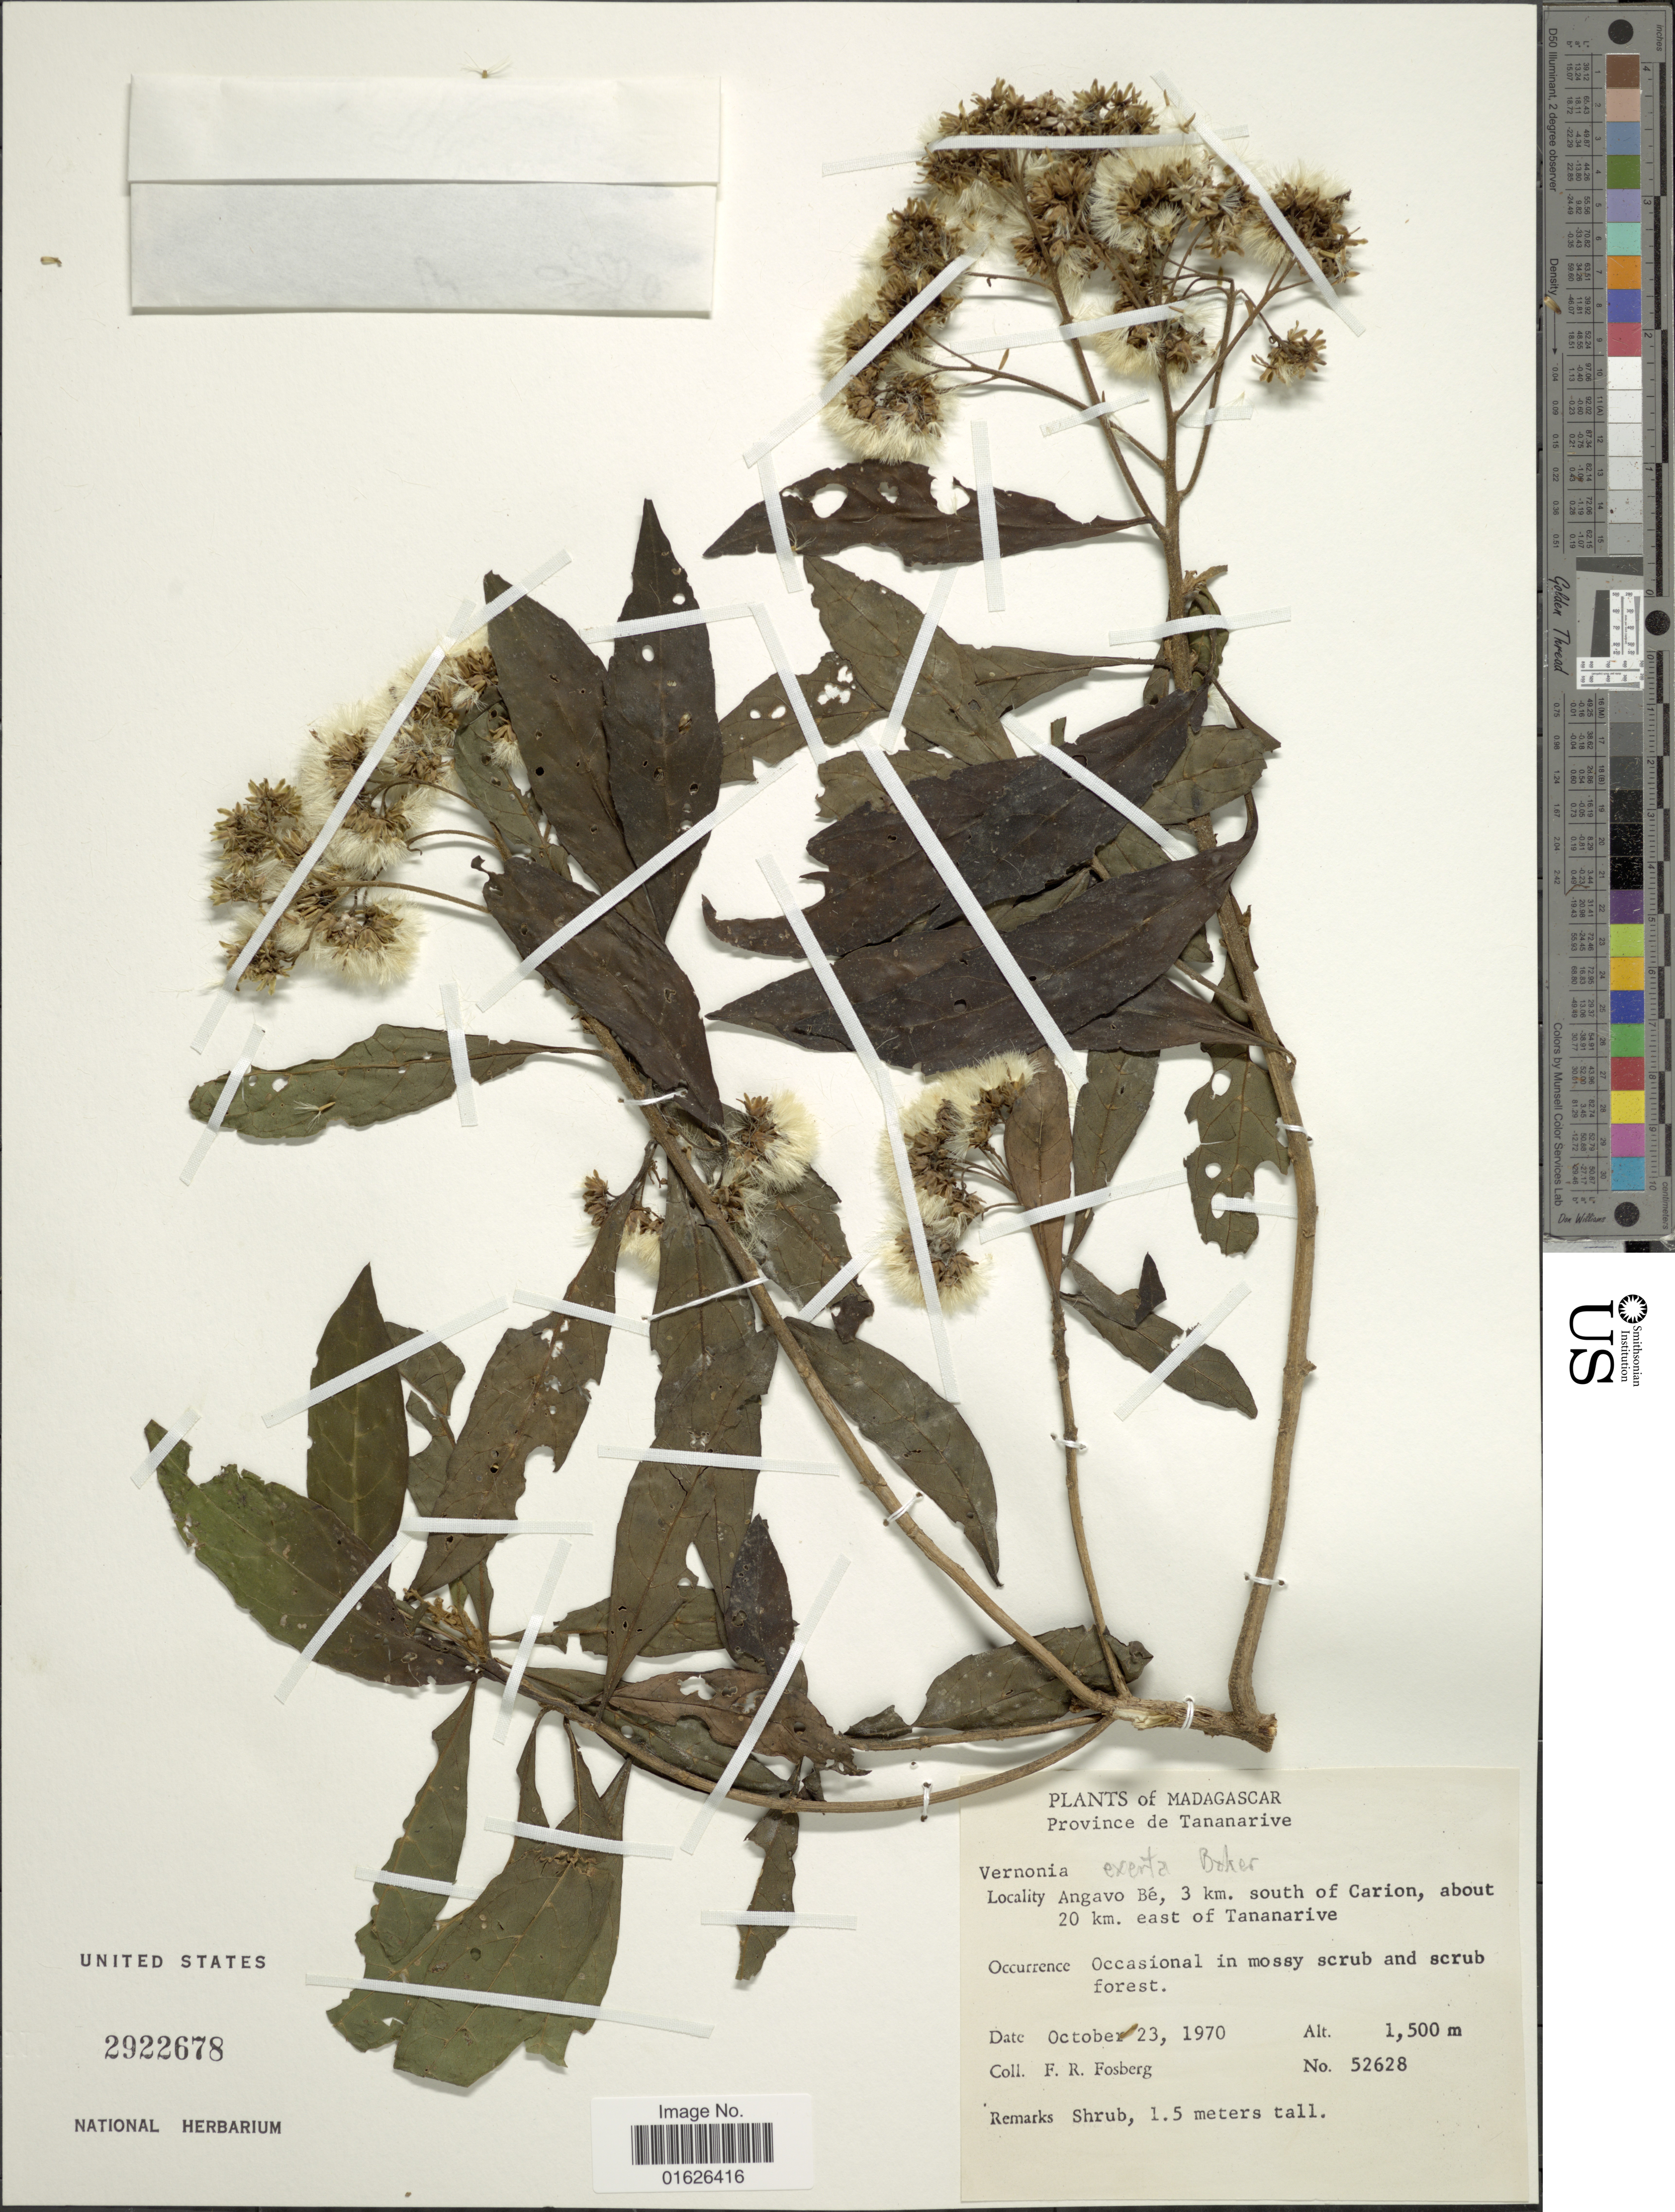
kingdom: Plantae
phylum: Tracheophyta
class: Magnoliopsida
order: Asterales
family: Asteraceae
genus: Gymnanthemum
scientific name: Gymnanthemum exsertum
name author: (Baker) H. Rob.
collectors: F. R. Fosberg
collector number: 52628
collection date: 1970-10-23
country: Madagascar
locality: Province de Tananarive, Angavo Be, 3 km south of Carion, about 20 km east of Tananarive.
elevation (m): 1500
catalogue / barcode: US 2922678